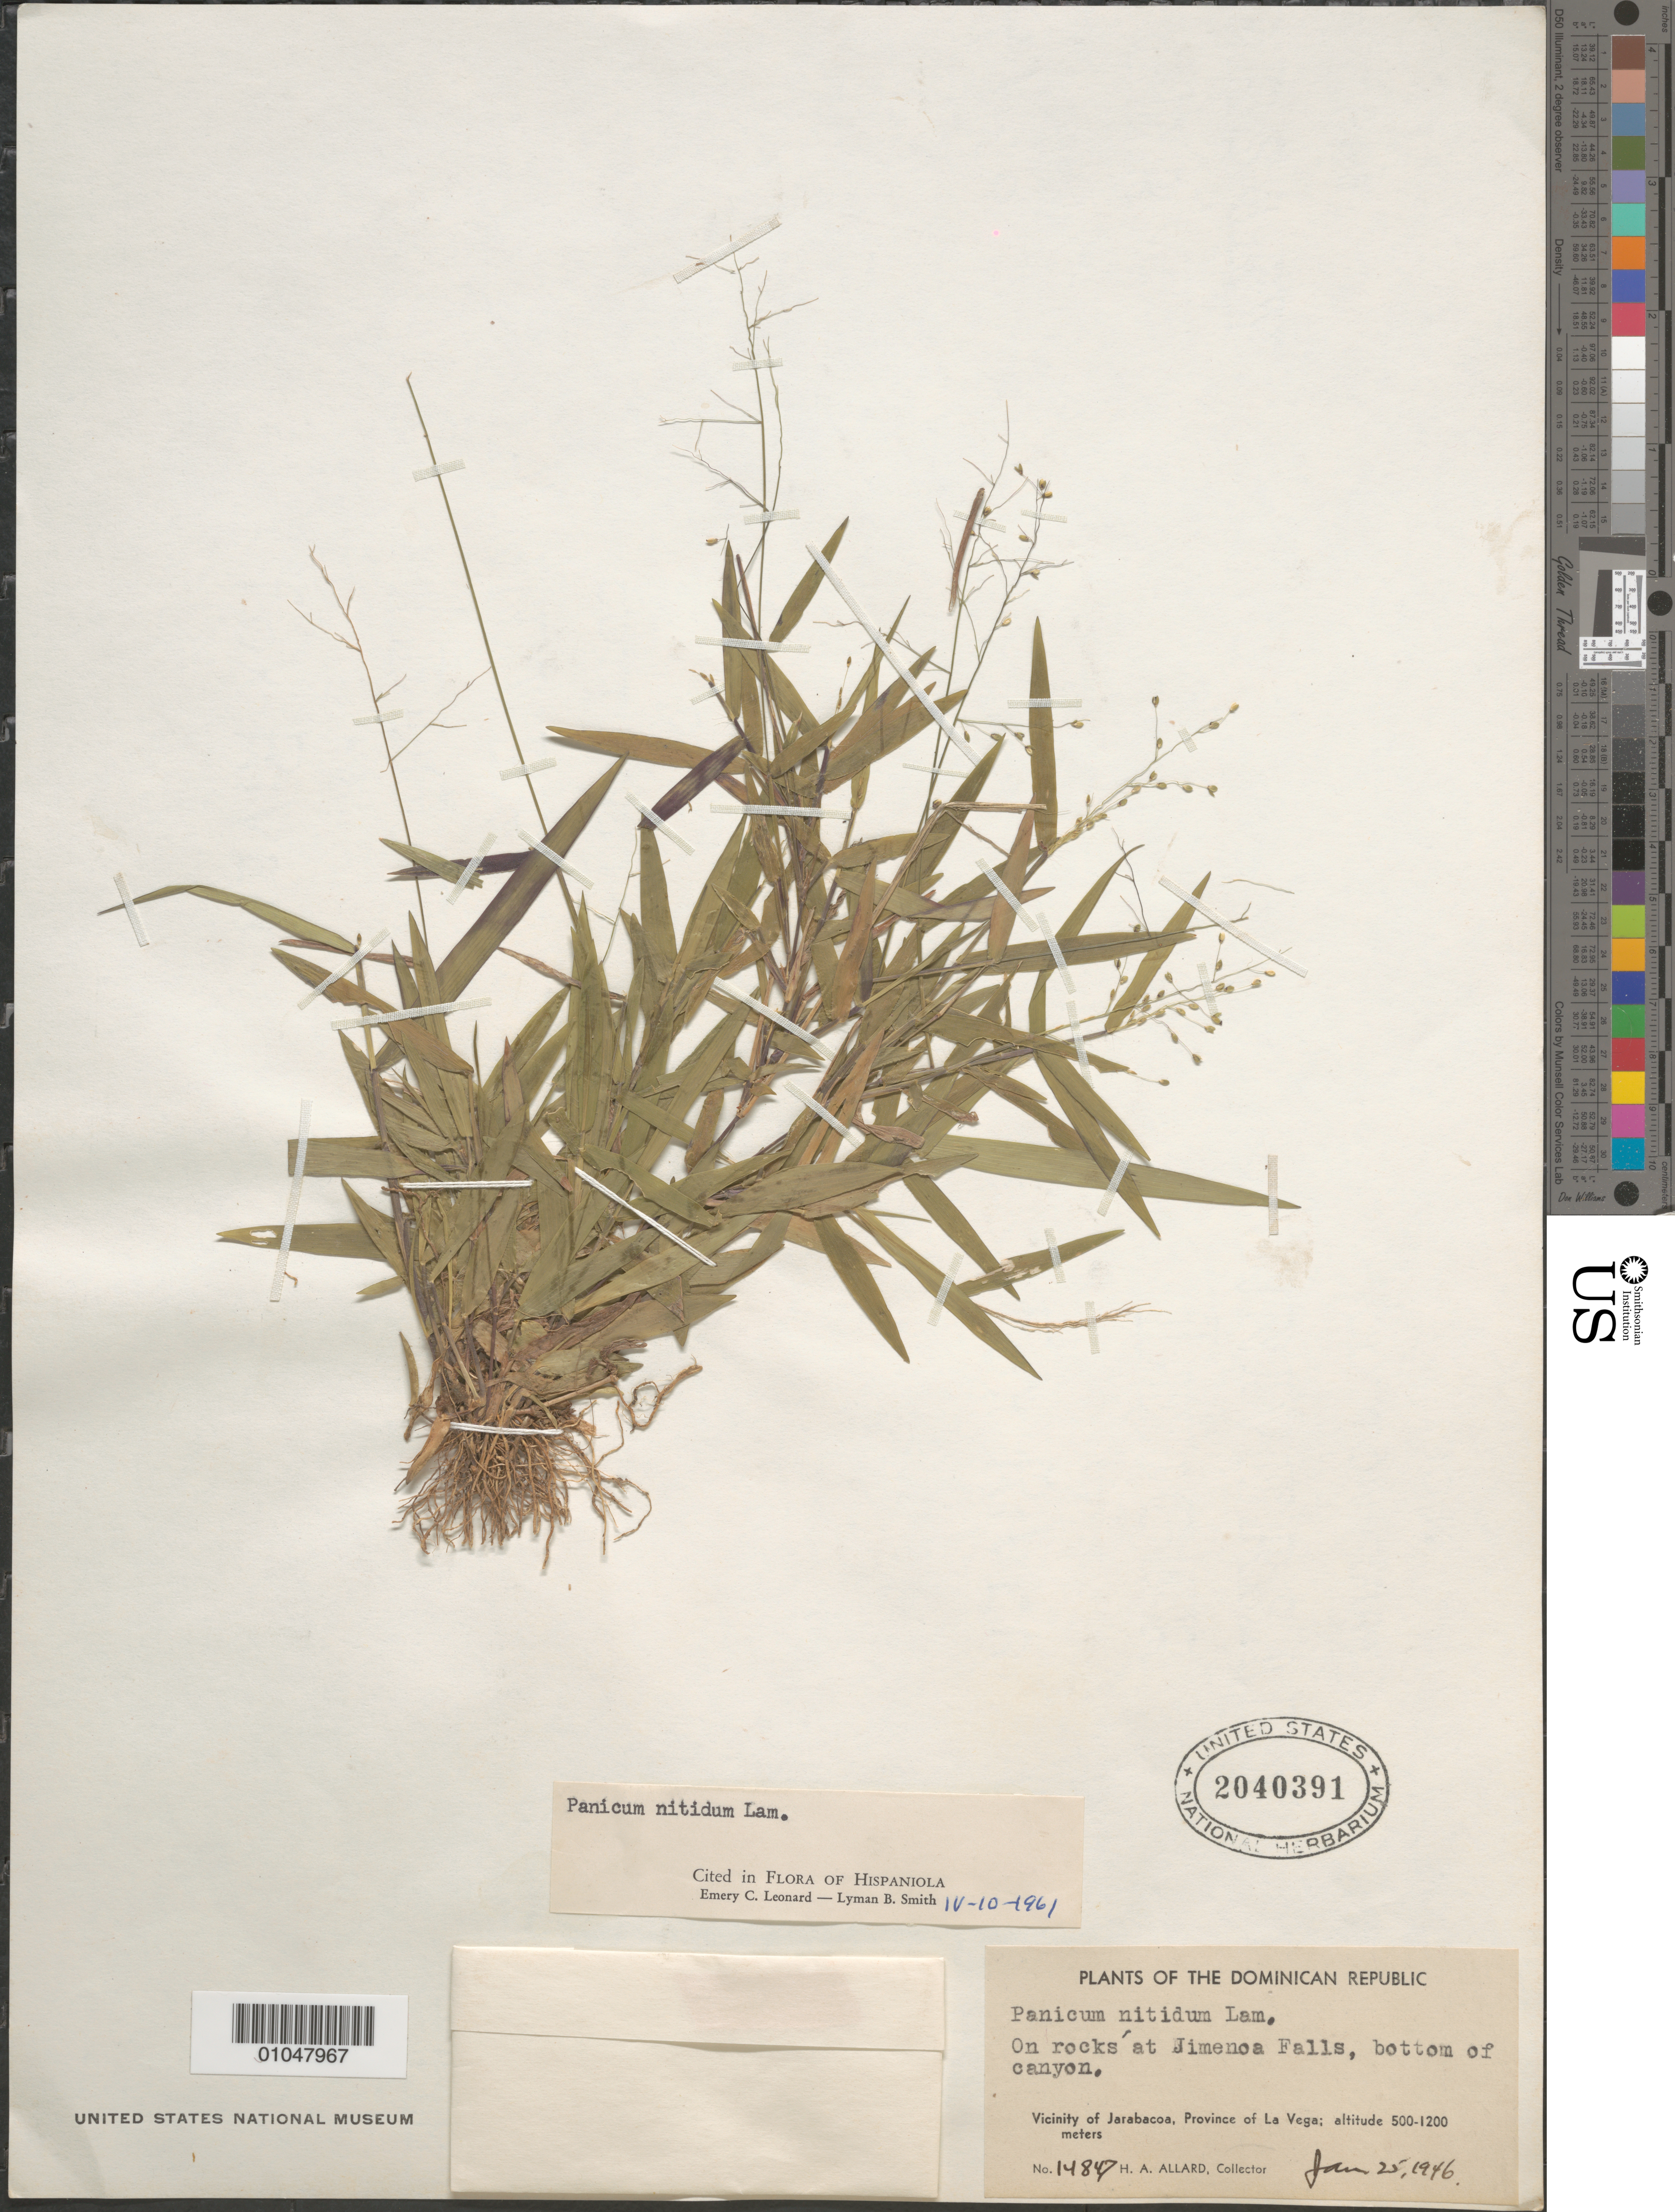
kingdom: Plantae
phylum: Tracheophyta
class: Liliopsida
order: Poales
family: Poaceae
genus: Panicum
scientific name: Panicum nitidum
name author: Lam.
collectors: H. A. Allard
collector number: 14847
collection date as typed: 25 Jan 1946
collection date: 1946-01-25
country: Dominican Republic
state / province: La Vega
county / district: Santo Domingo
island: Hispaniola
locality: Vic of Jarabacoa, on rocks at Jimenoa Falls, bottom of canyon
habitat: on rocks at falls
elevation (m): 500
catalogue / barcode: US 2040391